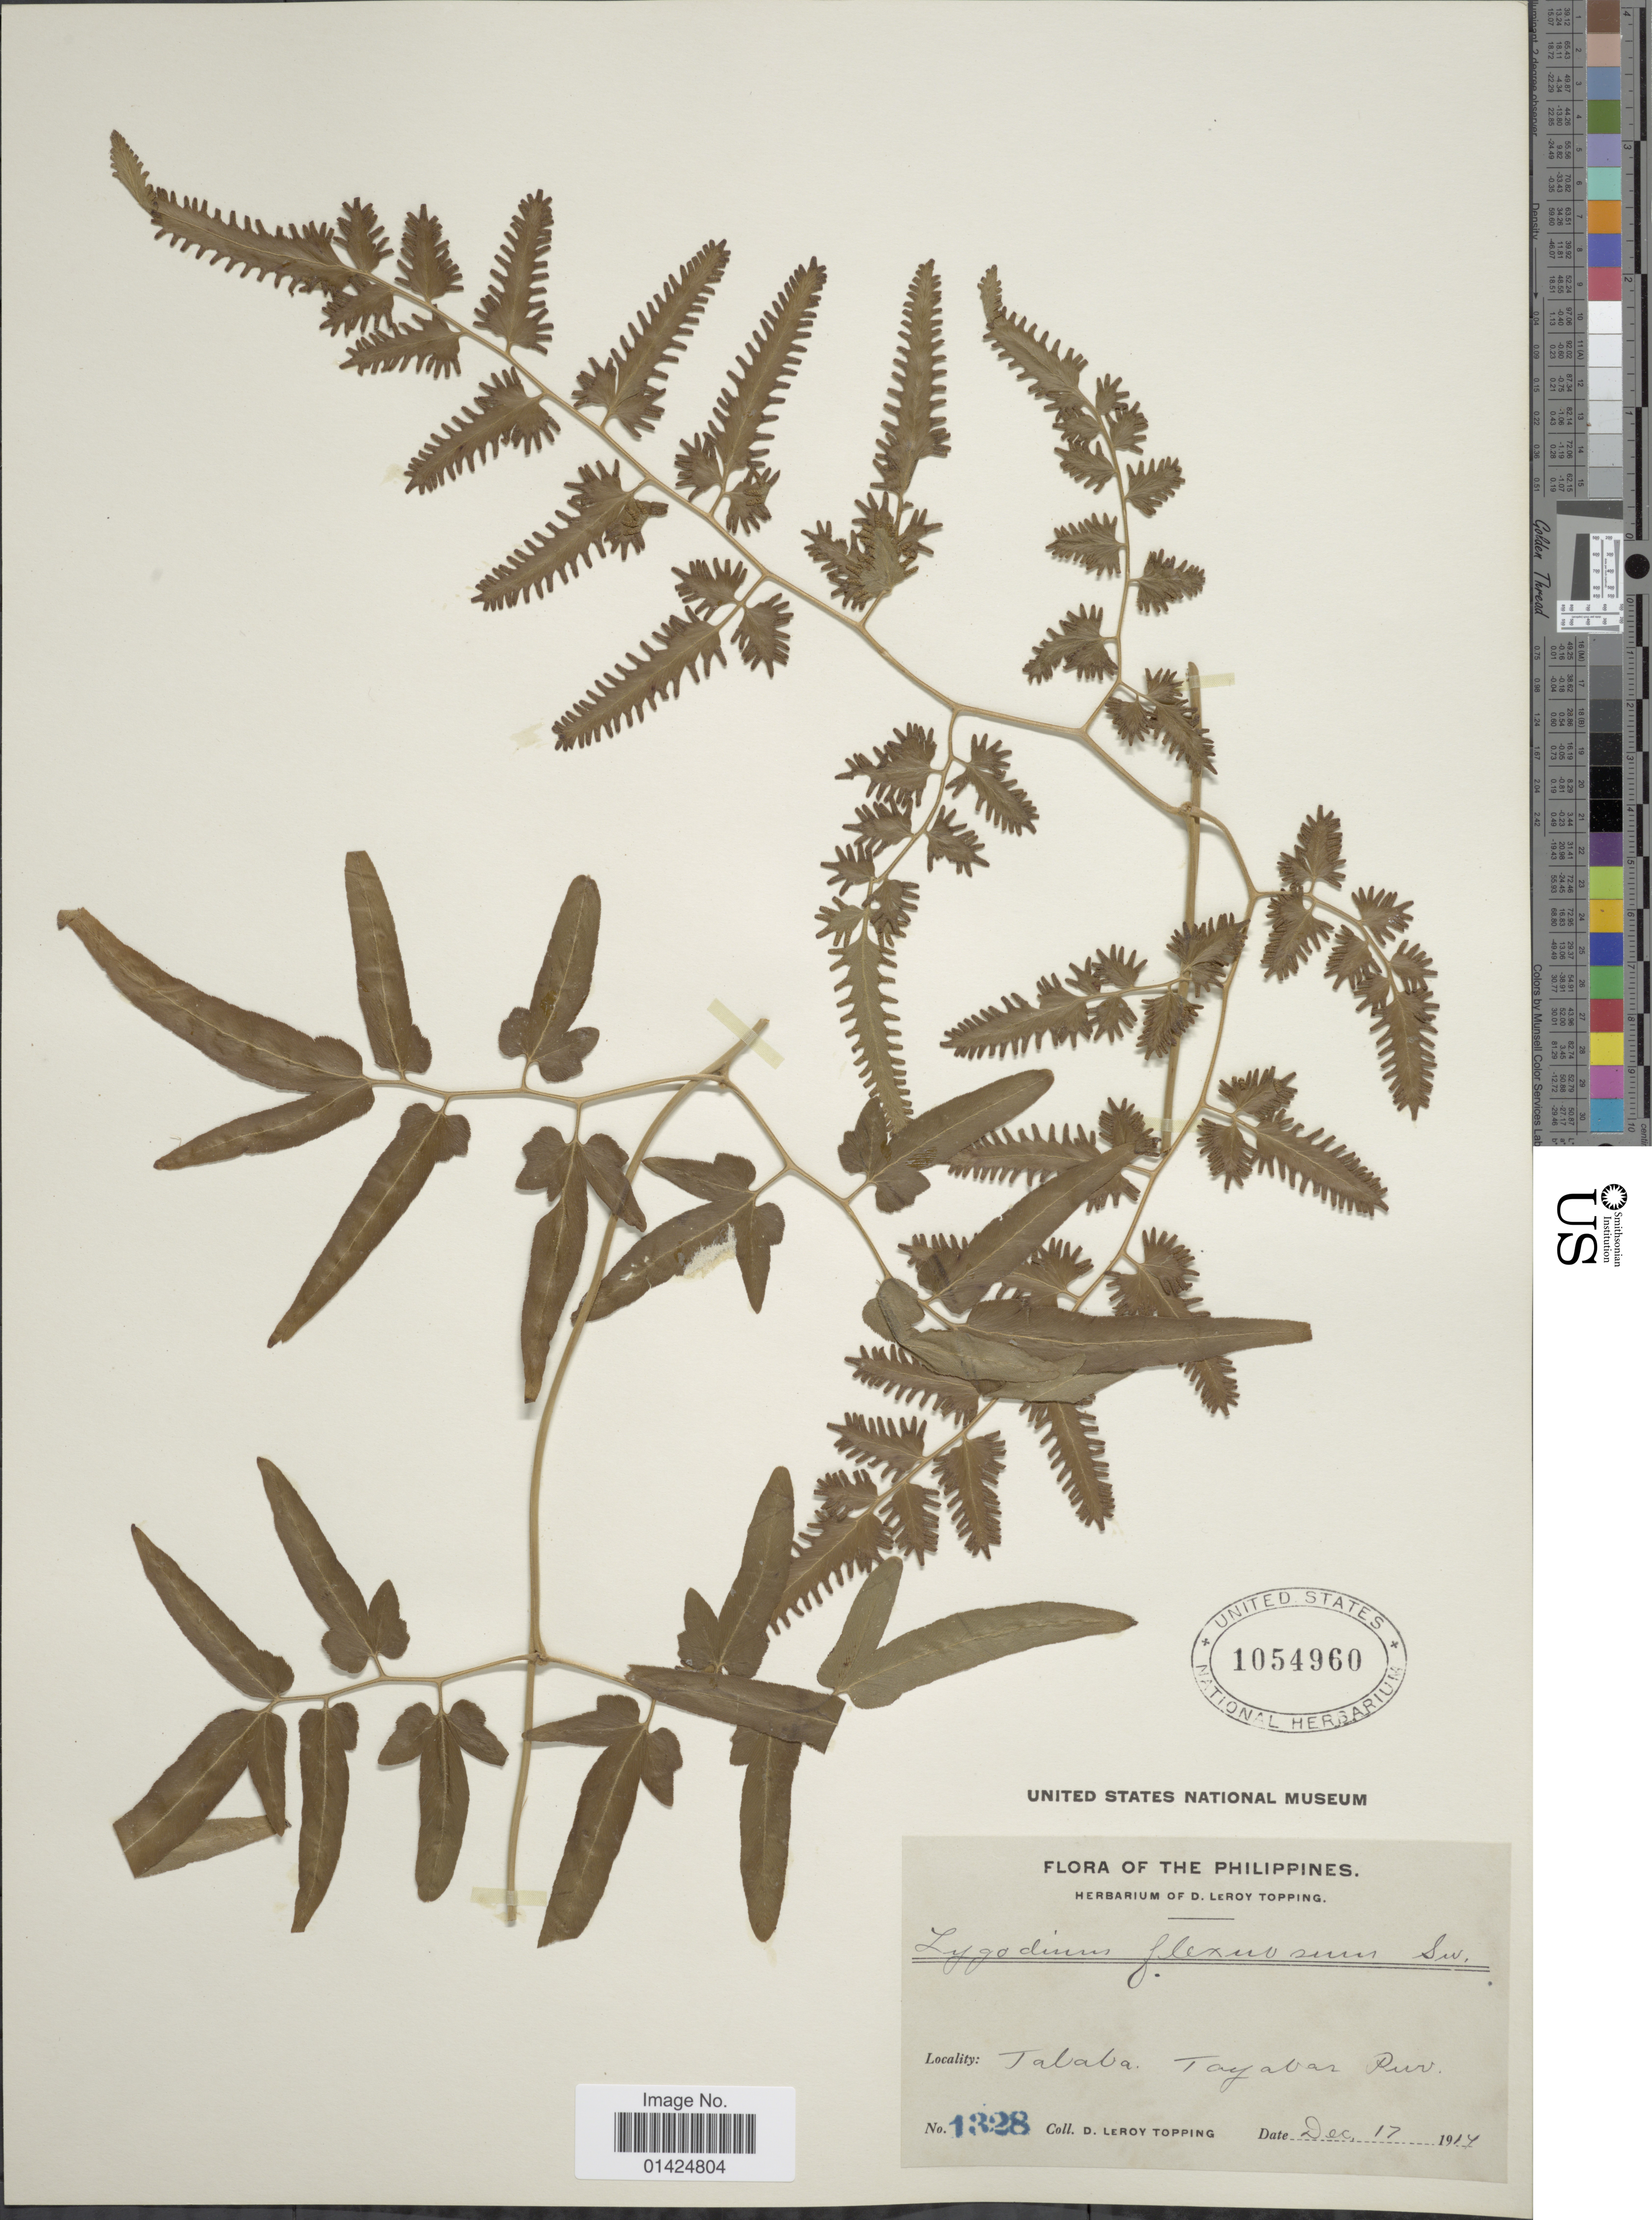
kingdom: Plantae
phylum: Tracheophyta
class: Polypodiopsida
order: Schizaeales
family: Lygodiaceae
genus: Lygodium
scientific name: Lygodium flexuosum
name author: Sw.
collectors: D. L. Topping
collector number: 1328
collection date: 1914-12-17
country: Philippines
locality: Talaba. Tayabas Prov.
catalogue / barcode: US 4054960